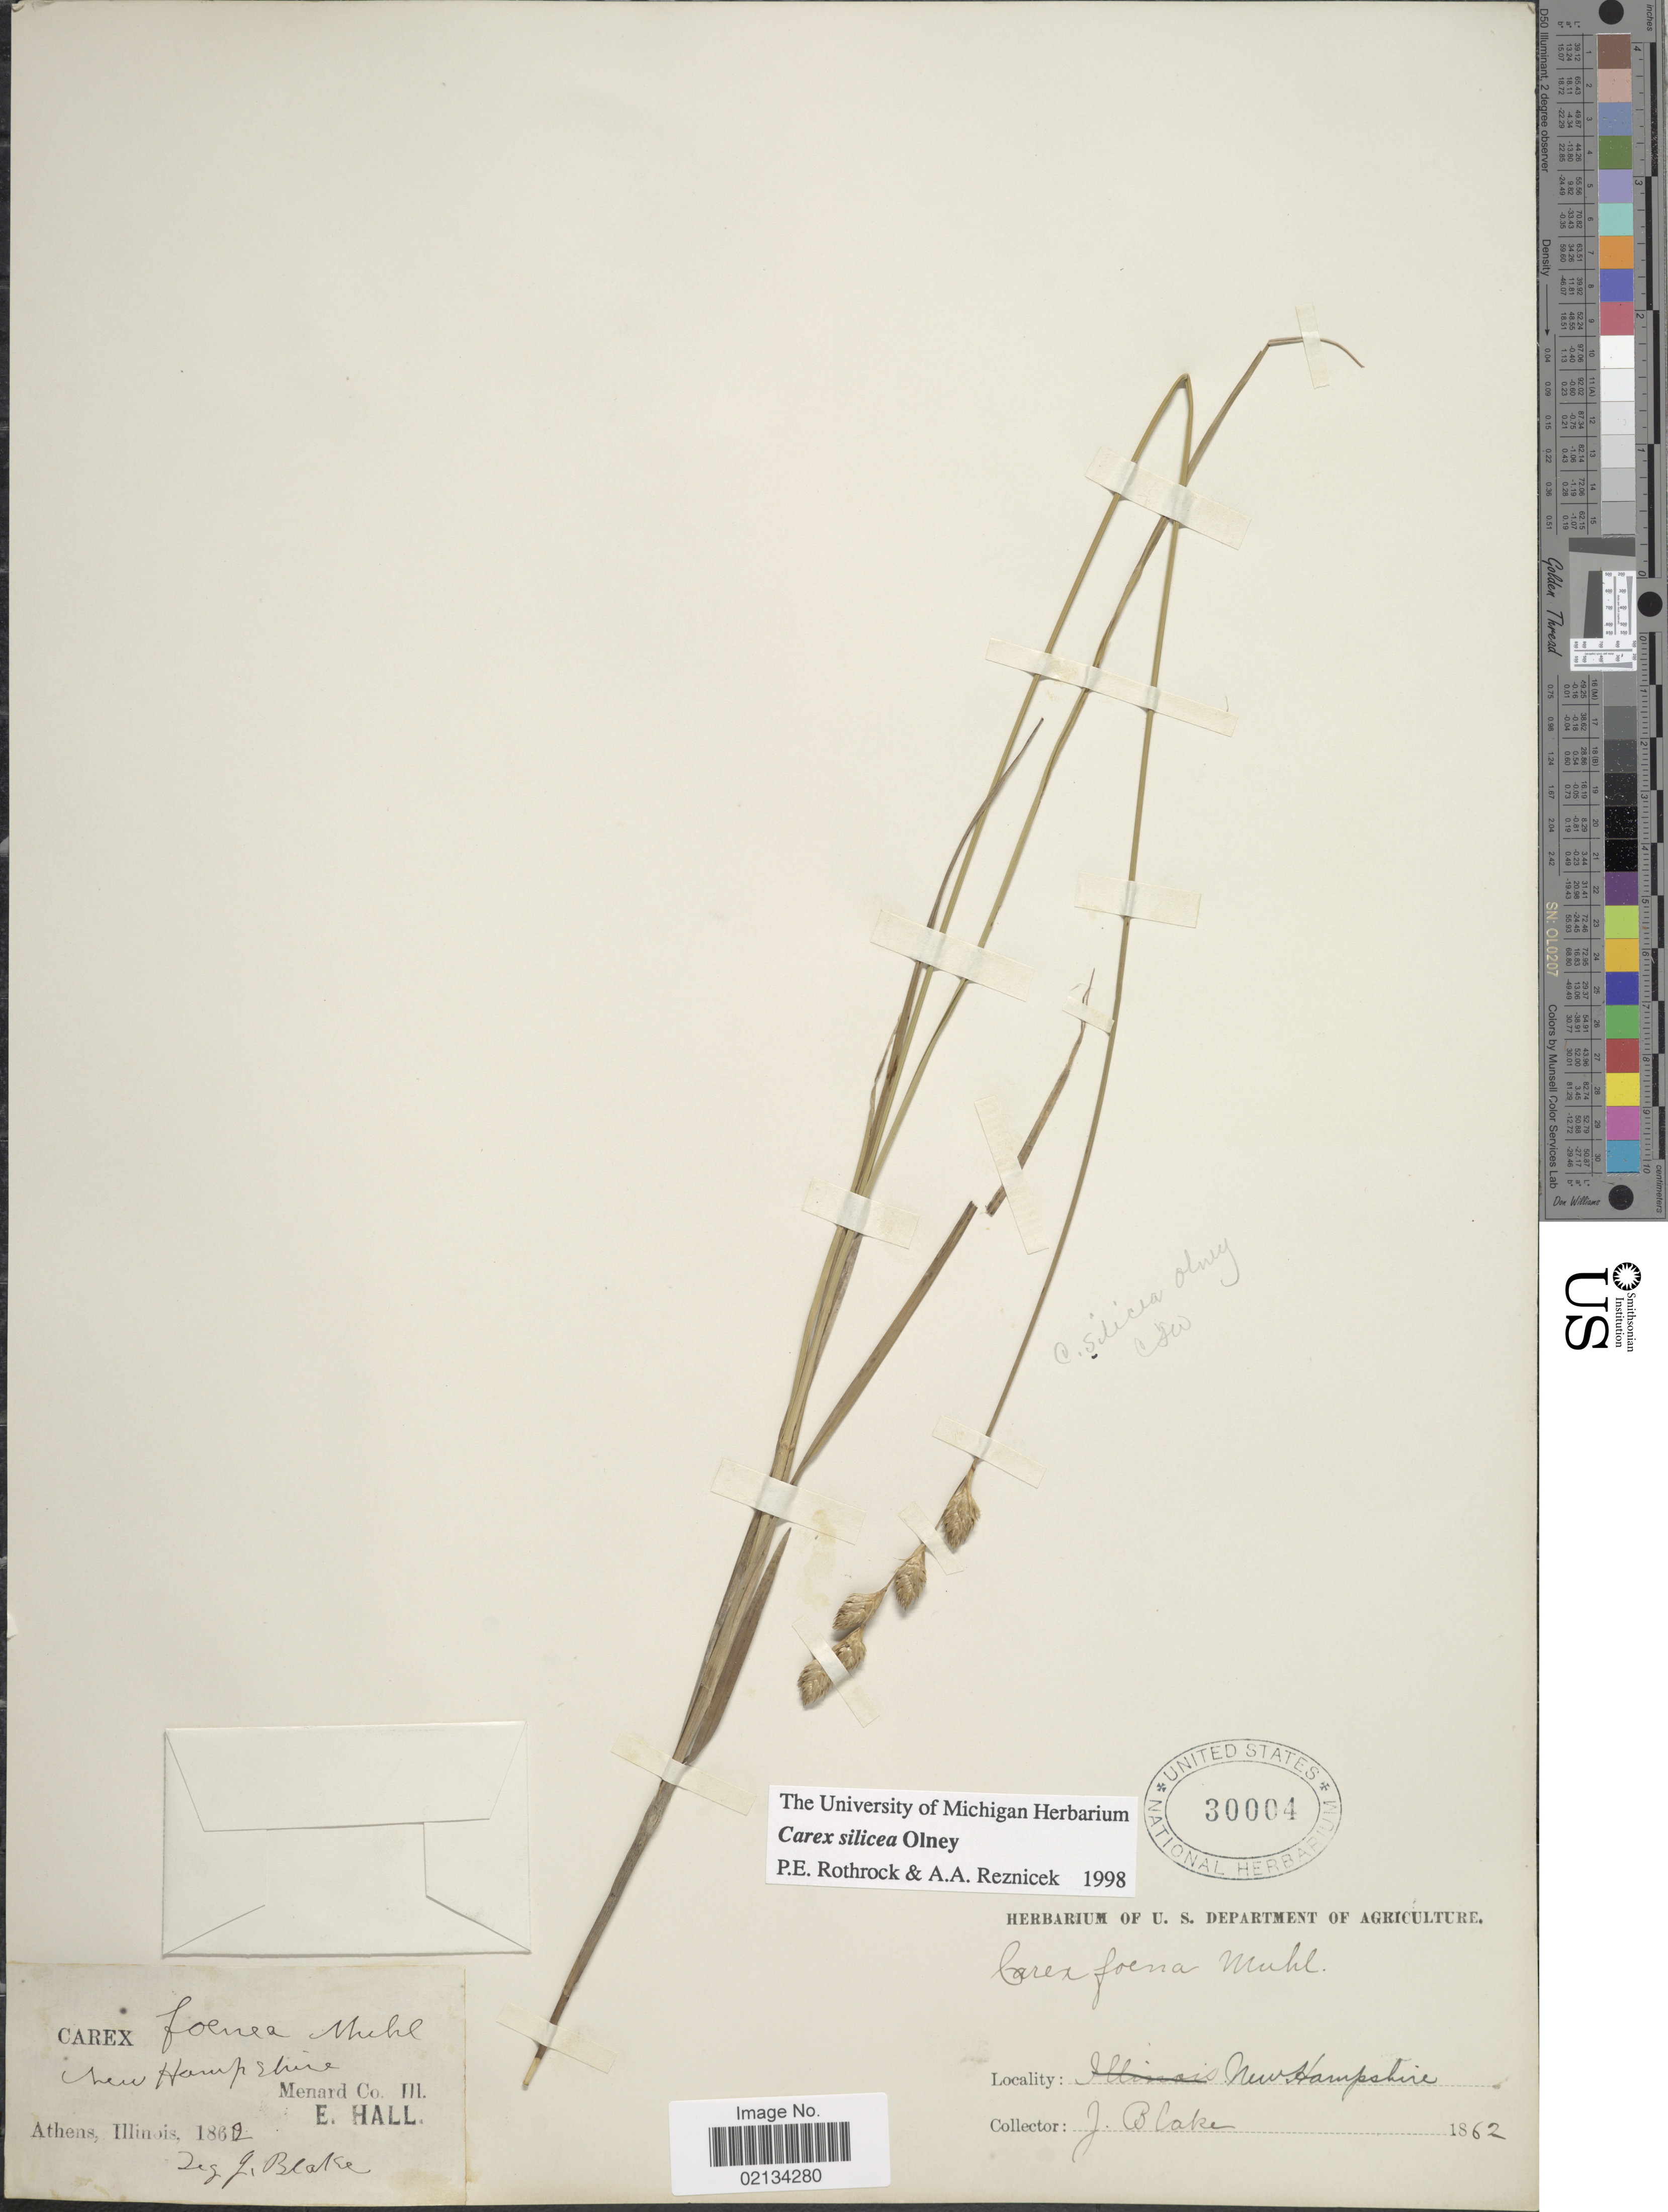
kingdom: Plantae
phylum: Tracheophyta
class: Liliopsida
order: Poales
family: Cyperaceae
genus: Carex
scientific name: Carex silicea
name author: Olney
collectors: J. Blake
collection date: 1862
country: United States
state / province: New Hampshire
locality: Menard Co, Athens [unsure placement]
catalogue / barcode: US 30004